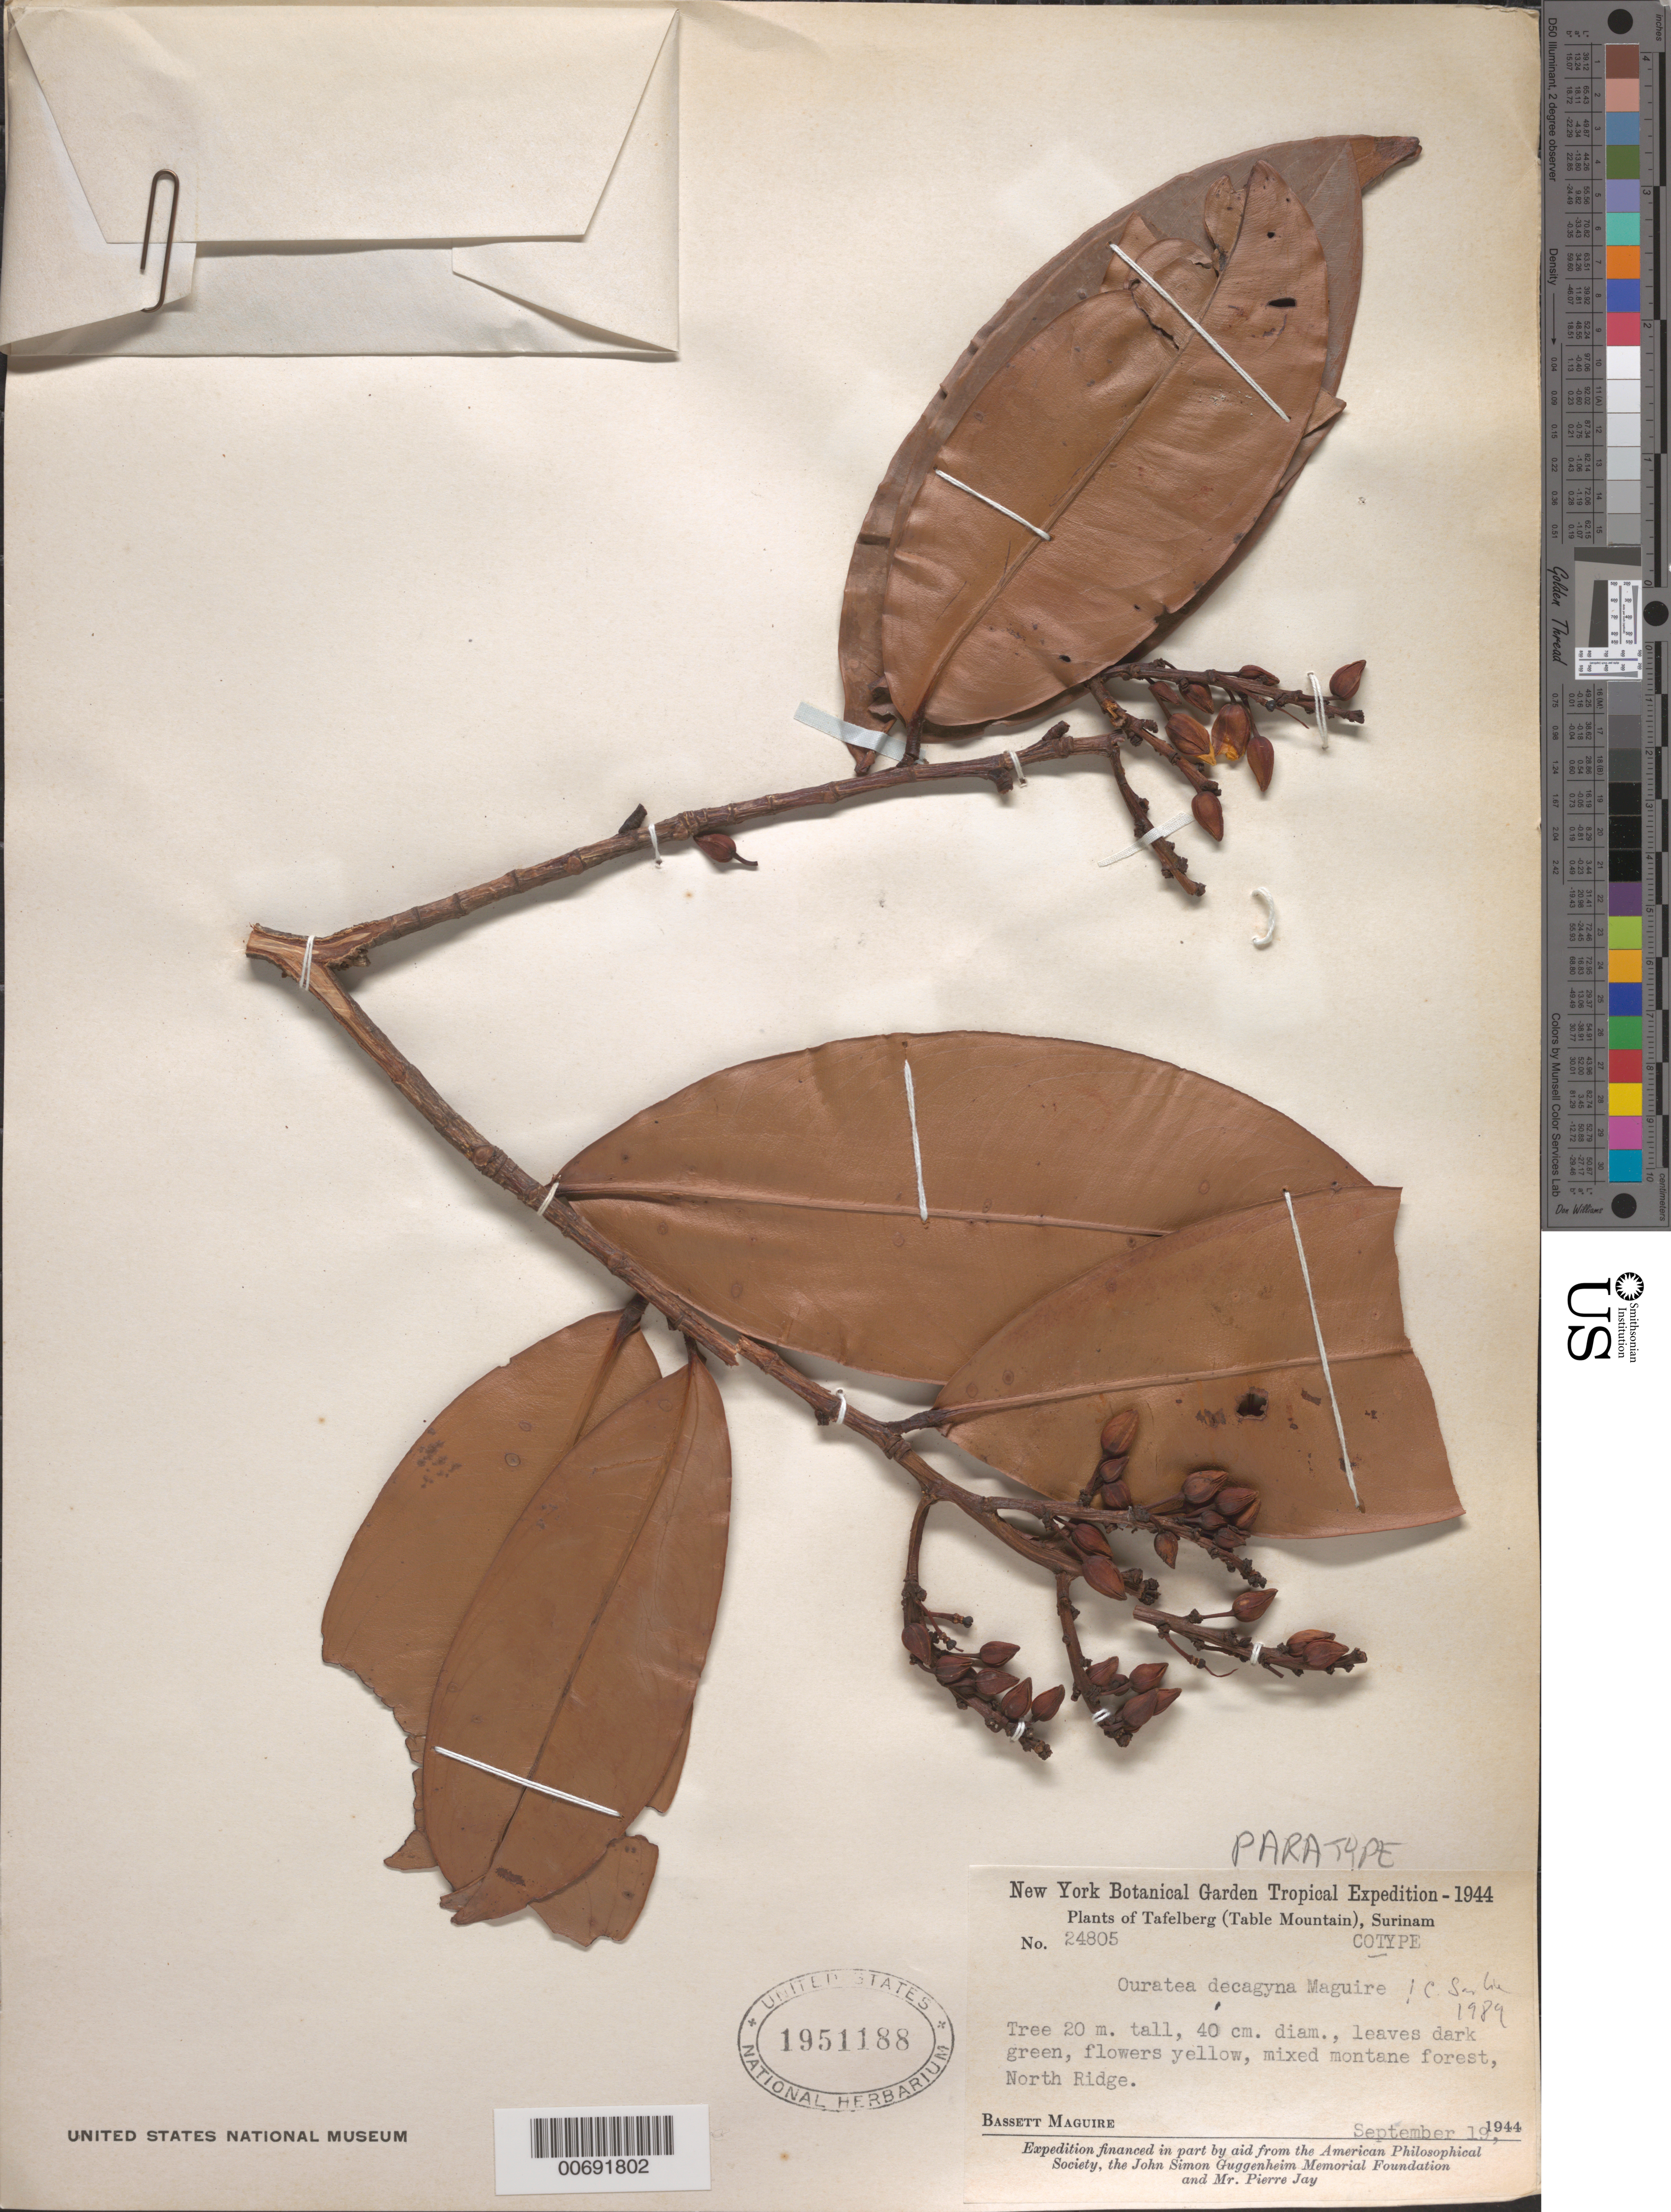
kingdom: Plantae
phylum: Tracheophyta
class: Magnoliopsida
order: Malpighiales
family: Ochnaceae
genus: Ouratea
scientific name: Ouratea decagyna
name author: Maguire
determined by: Sastre, C. H. L.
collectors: B. Maguire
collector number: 24805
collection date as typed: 19-Sep-44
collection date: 1944-09-19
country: Suriname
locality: Tafelberg (Table Mountain), North Ridge Creek, lower part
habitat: Mixed montane forest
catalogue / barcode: US 1951188